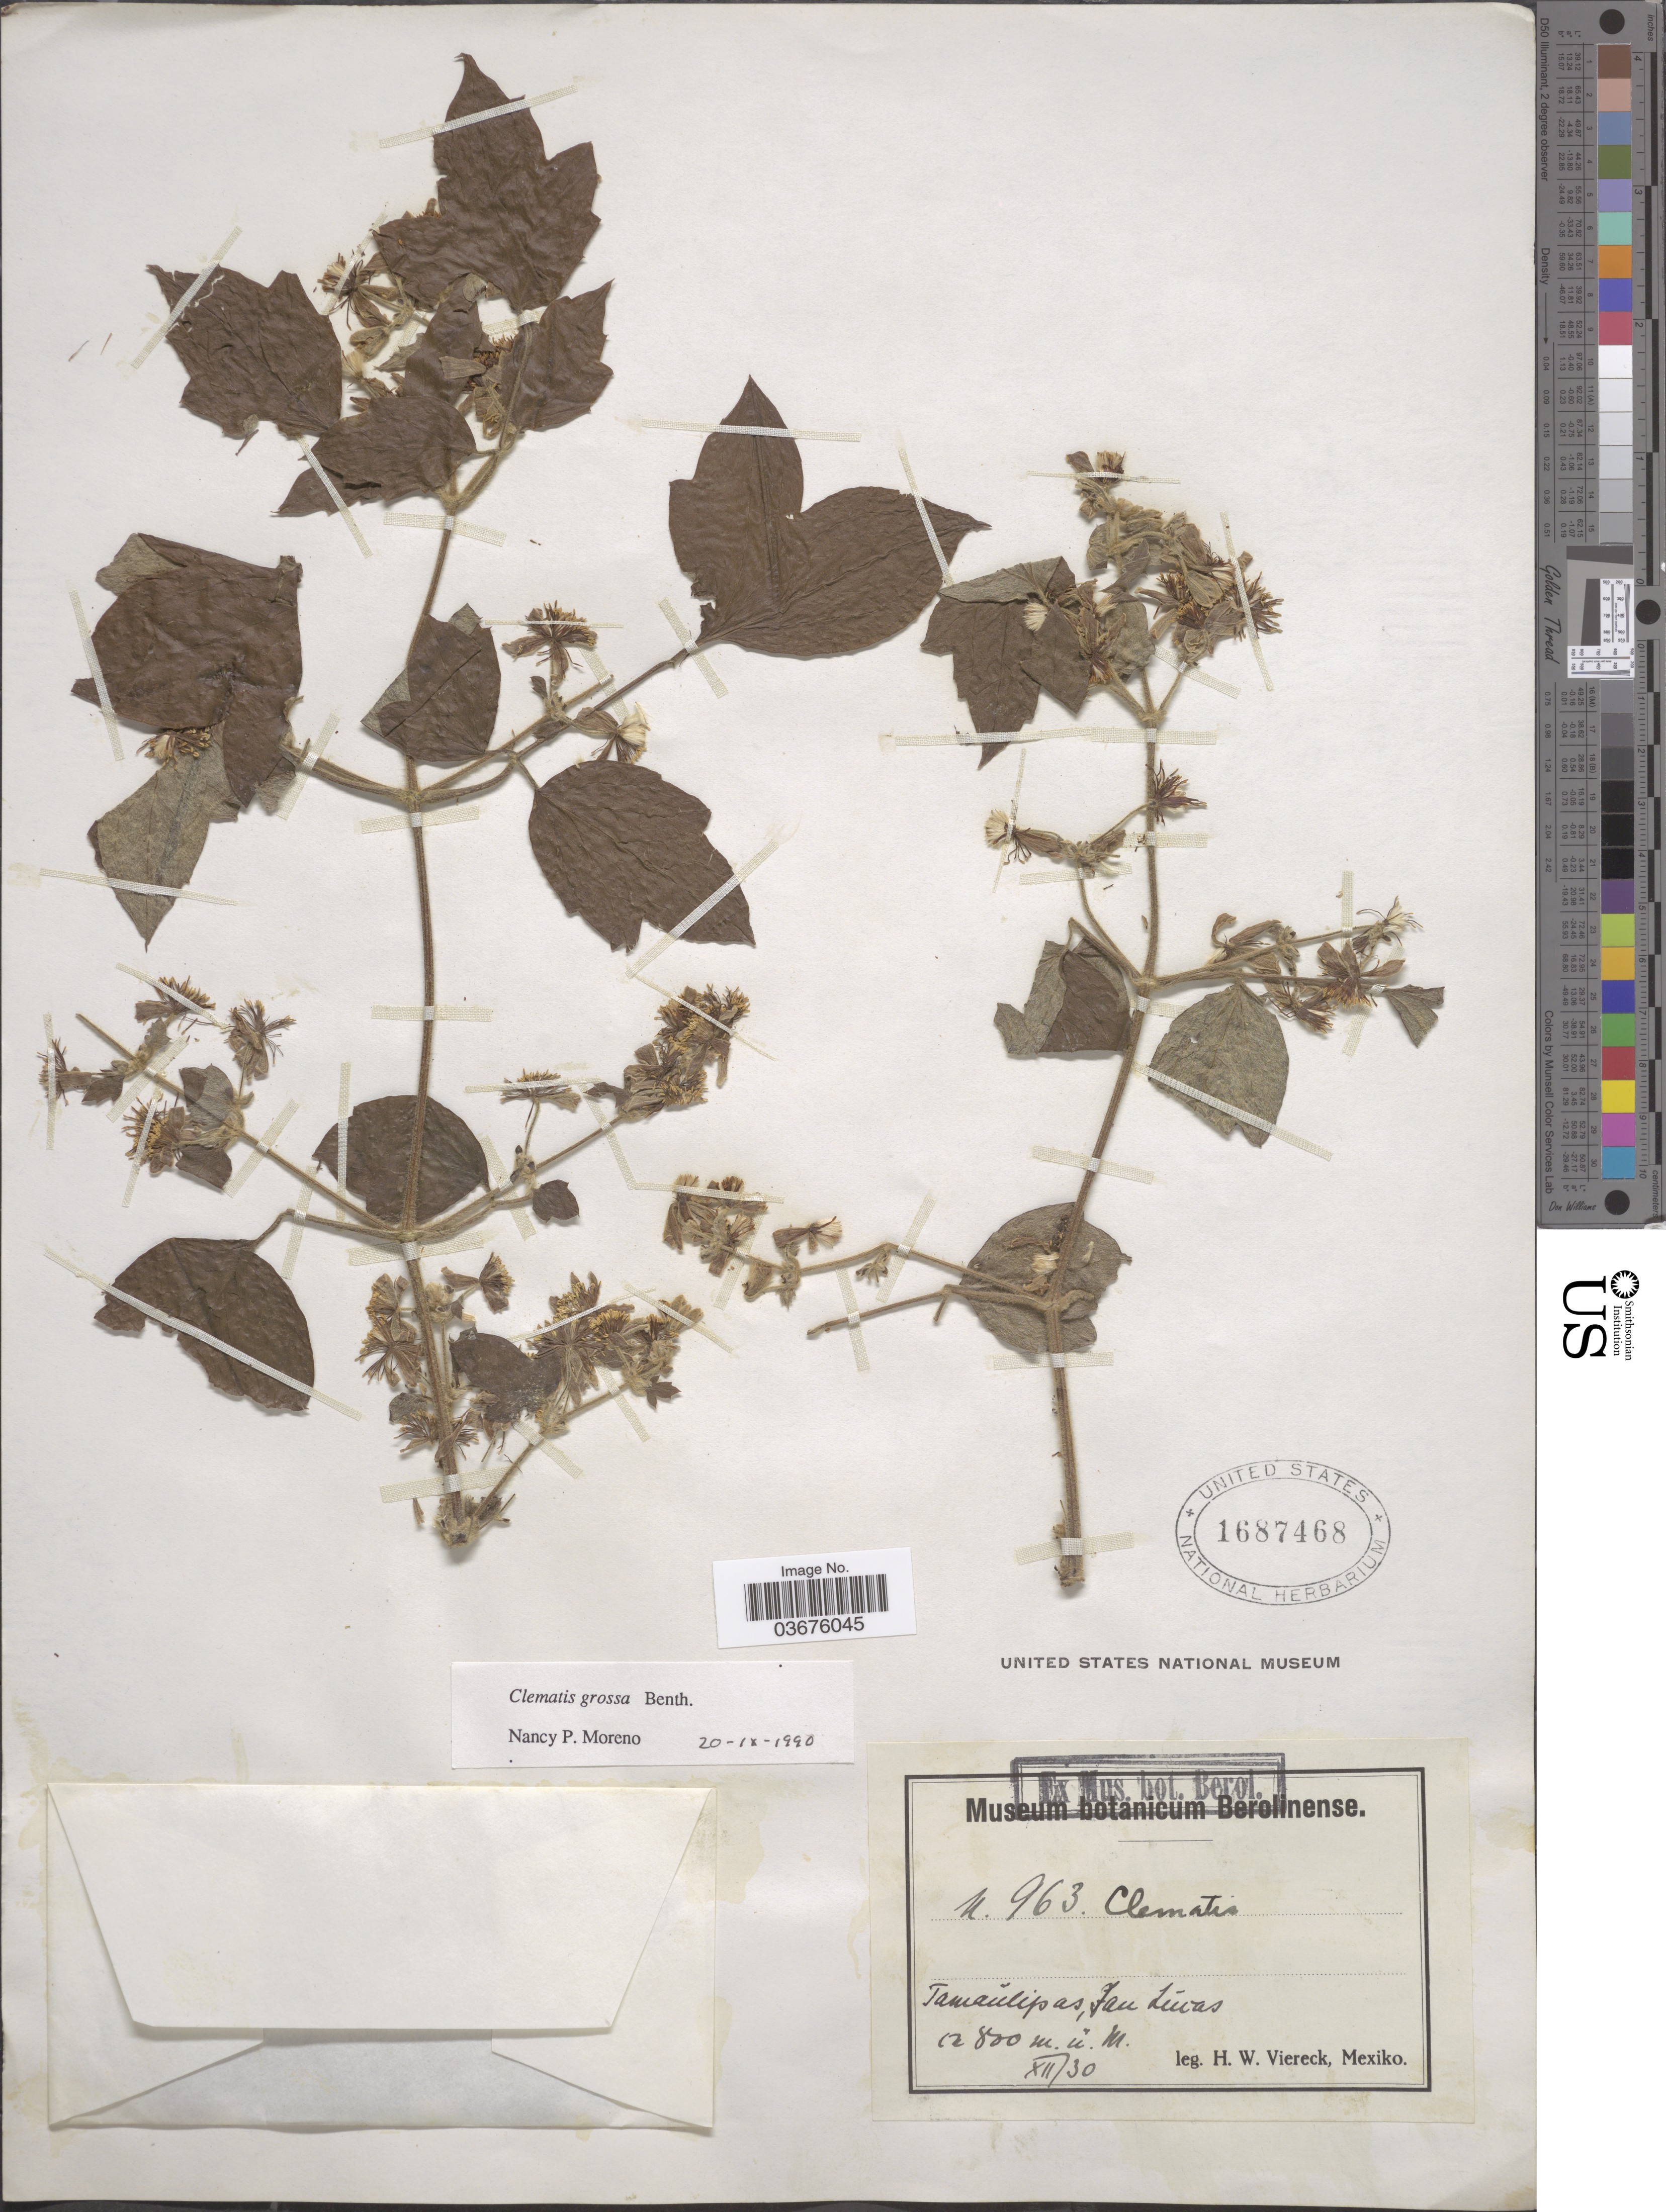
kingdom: Plantae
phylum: Tracheophyta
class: Magnoliopsida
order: Ranunculales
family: Ranunculaceae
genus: Clematis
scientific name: Clematis grossa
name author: Benth.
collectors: H. W. Viereck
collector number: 963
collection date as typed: Transcribed d/m/y: /12/30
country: Mexico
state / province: Tamaulipas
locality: San Lúcas.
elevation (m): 12800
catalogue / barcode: US 1687468